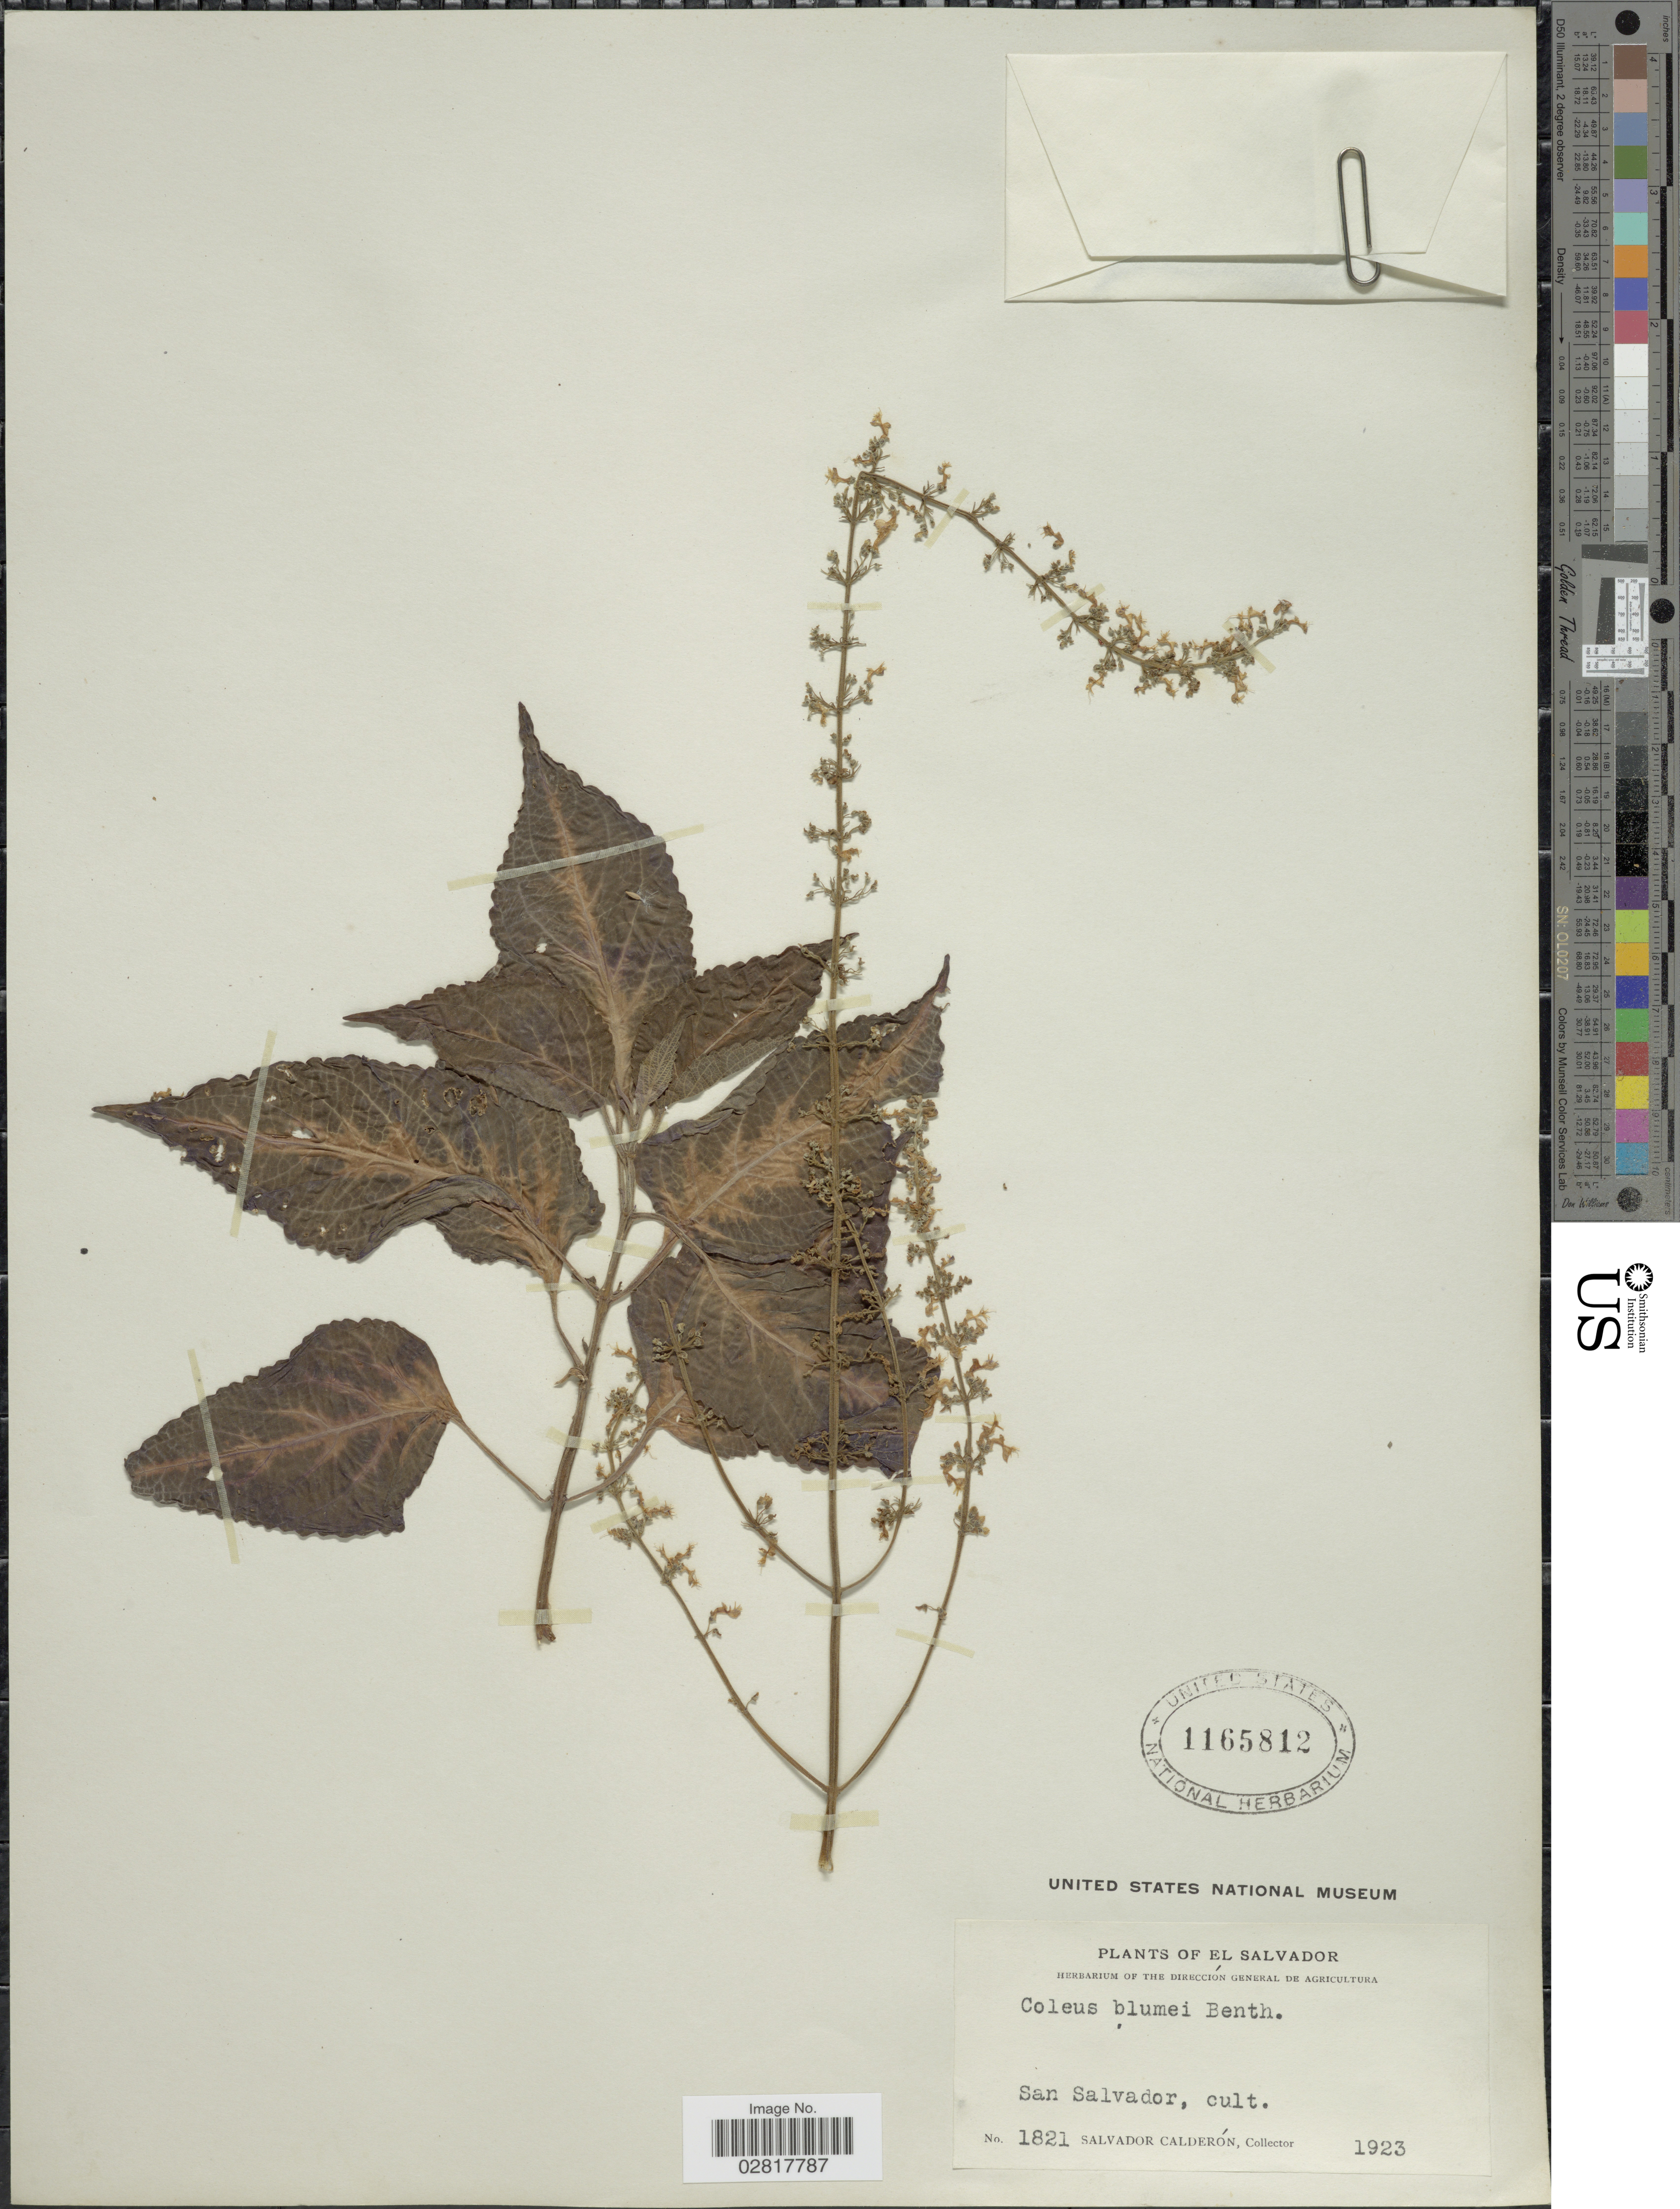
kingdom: Plantae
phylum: Tracheophyta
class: Magnoliopsida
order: Lamiales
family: Lamiaceae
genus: Plectranthus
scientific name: Plectranthus scutellarioides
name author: (L.) R. Br.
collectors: S. Calderón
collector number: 1821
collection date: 1923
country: El Salvador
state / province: San Salvador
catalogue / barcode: US 1165812